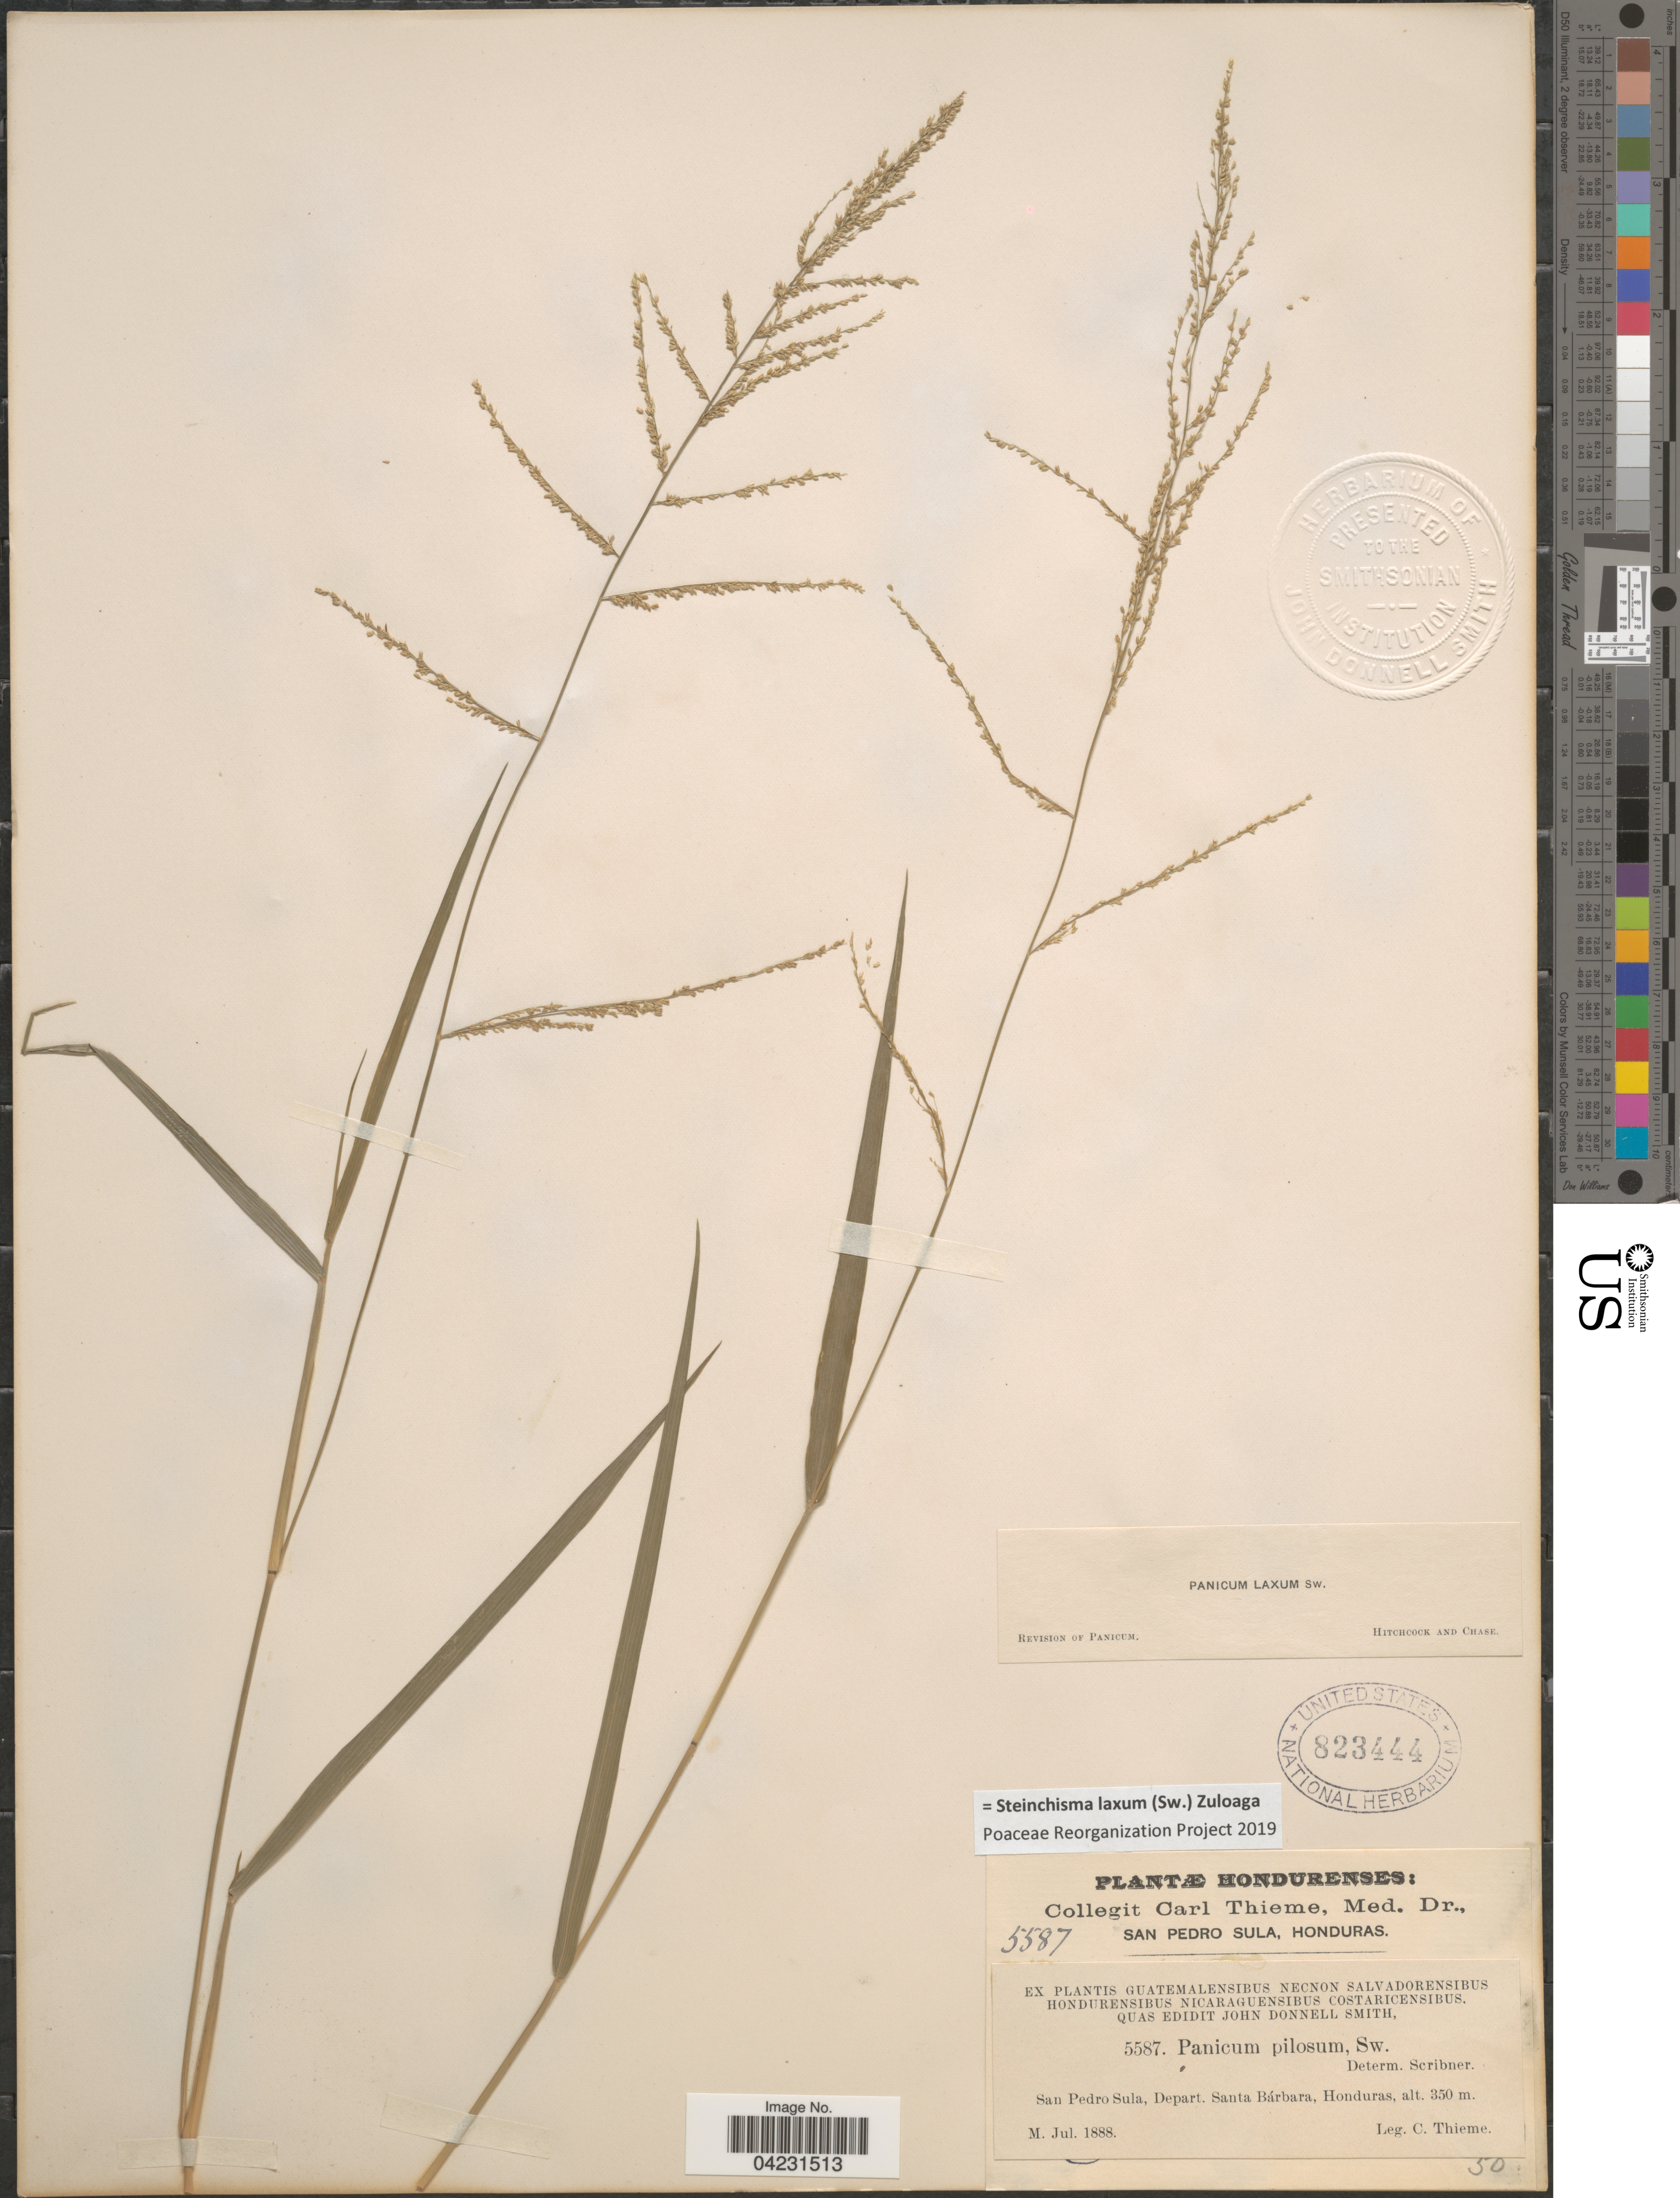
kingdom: Plantae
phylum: Tracheophyta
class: Liliopsida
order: Poales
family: Poaceae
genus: Steinchisma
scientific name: Steinchisma laxum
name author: (Sw.) Zuloaga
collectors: C. Thieme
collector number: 5587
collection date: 1888-07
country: Honduras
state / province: Santa Barbara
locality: San Pedro Sula, Depart. Santa Bárbara.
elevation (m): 350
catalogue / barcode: US 823444